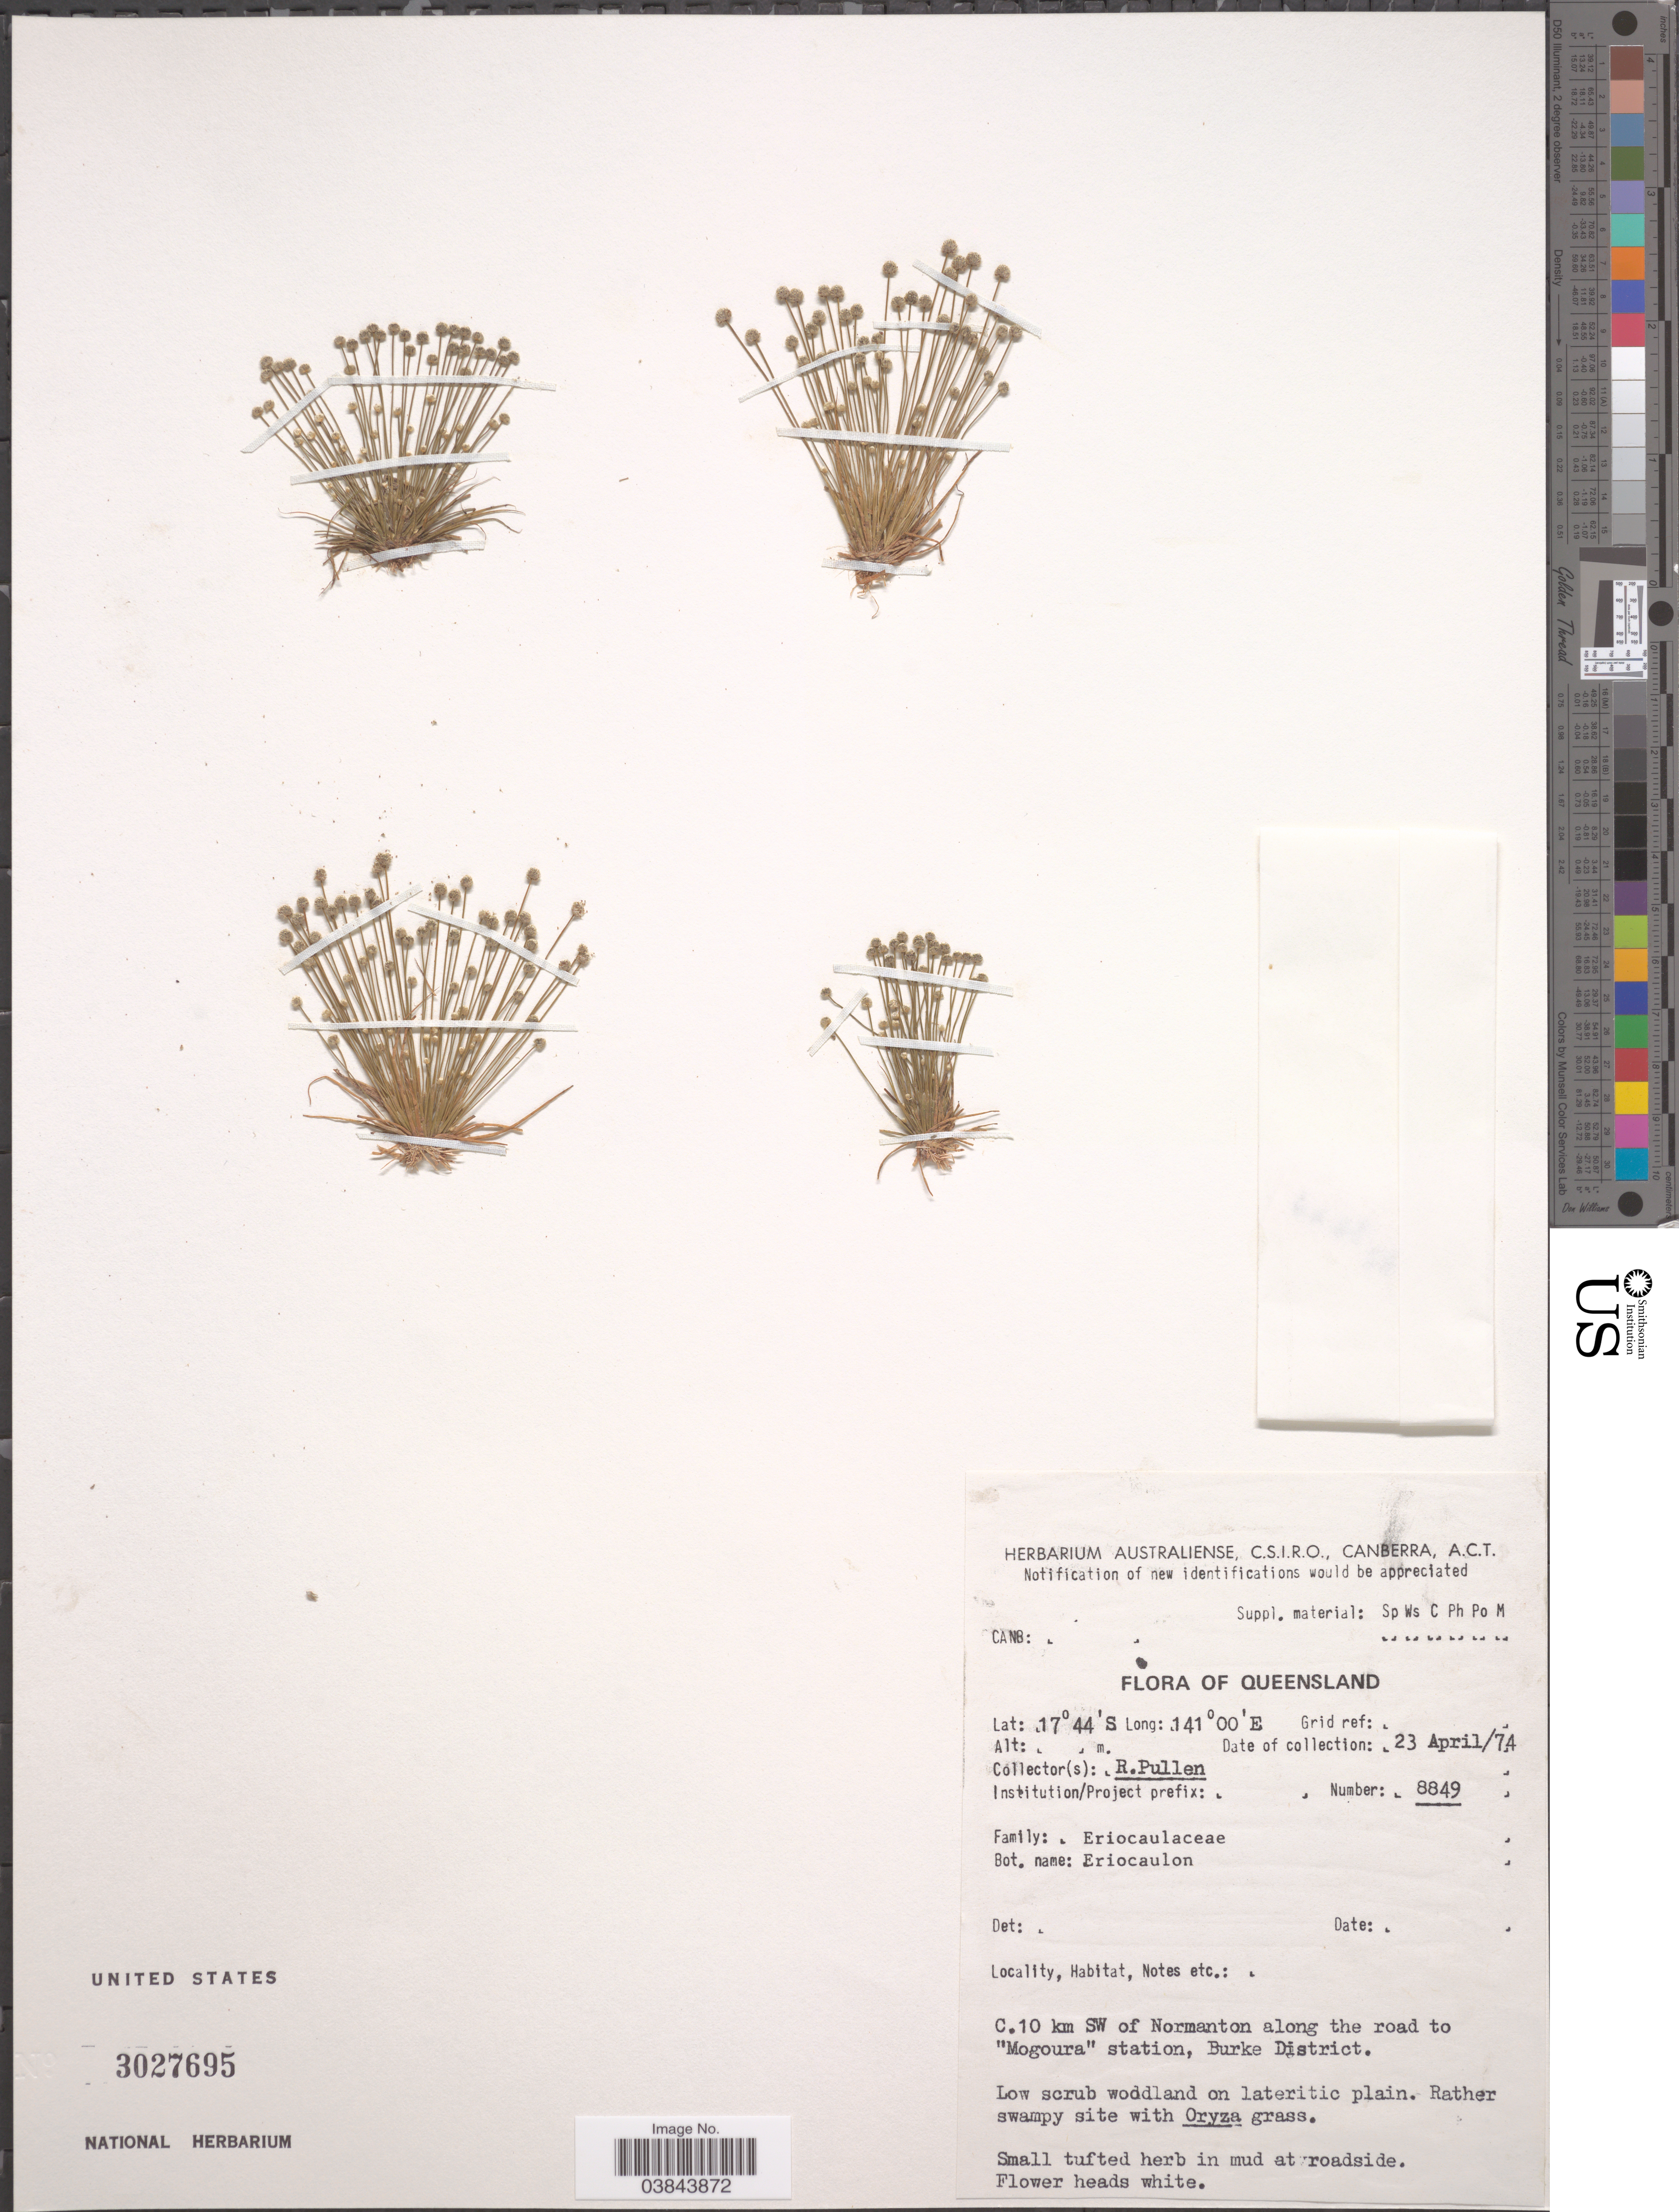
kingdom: Plantae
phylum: Tracheophyta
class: Liliopsida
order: Poales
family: Eriocaulaceae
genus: Eriocaulon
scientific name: Eriocaulon sp.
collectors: R. Pullen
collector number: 8849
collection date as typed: Transcribed d/m/y: 23/4/74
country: Australia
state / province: Queensland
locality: C. 10 km SW of Normanton along the road to "Mongoura" station, Burke District.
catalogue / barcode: US 3027695